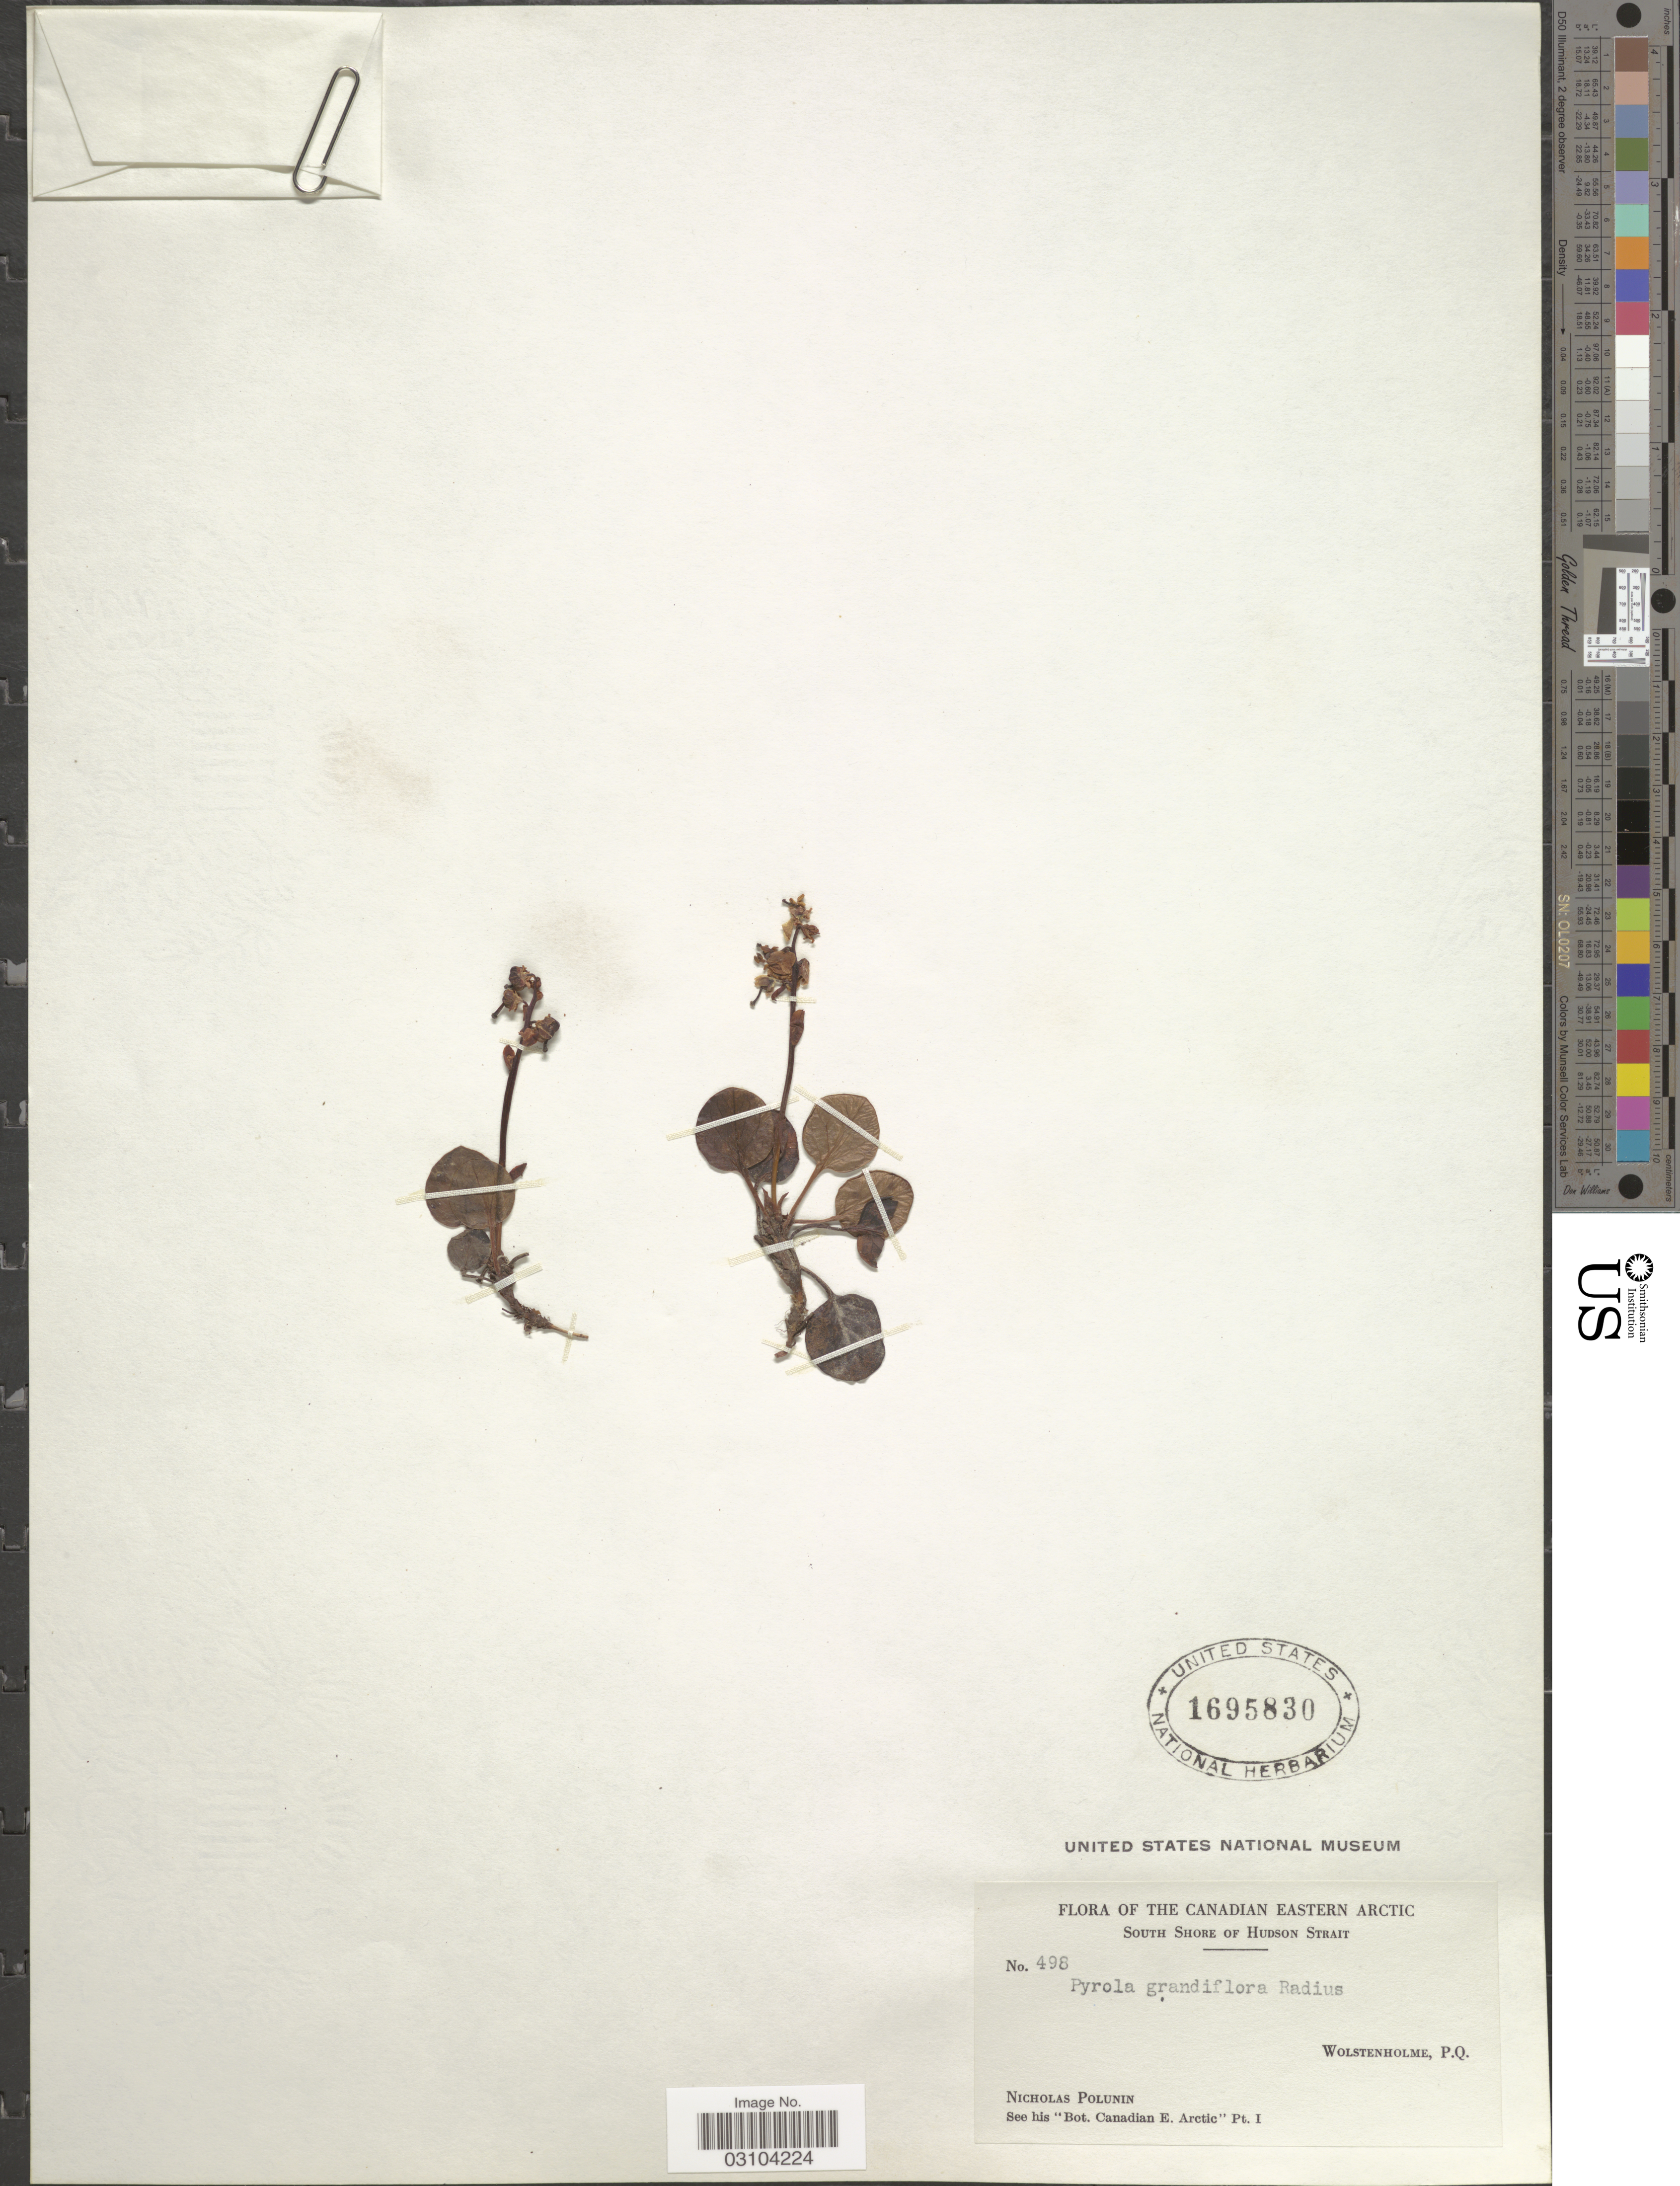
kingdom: Plantae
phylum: Tracheophyta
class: Magnoliopsida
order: Ericales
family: Ericaceae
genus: Pyrola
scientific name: Pyrola grandiflora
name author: Radius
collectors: N. V. Polunin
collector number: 498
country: Canada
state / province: Quebec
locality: Canadian Eastern Arctic, South shore of Hudson Strait. Wolstenholme, P.Q.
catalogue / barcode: US 1695830